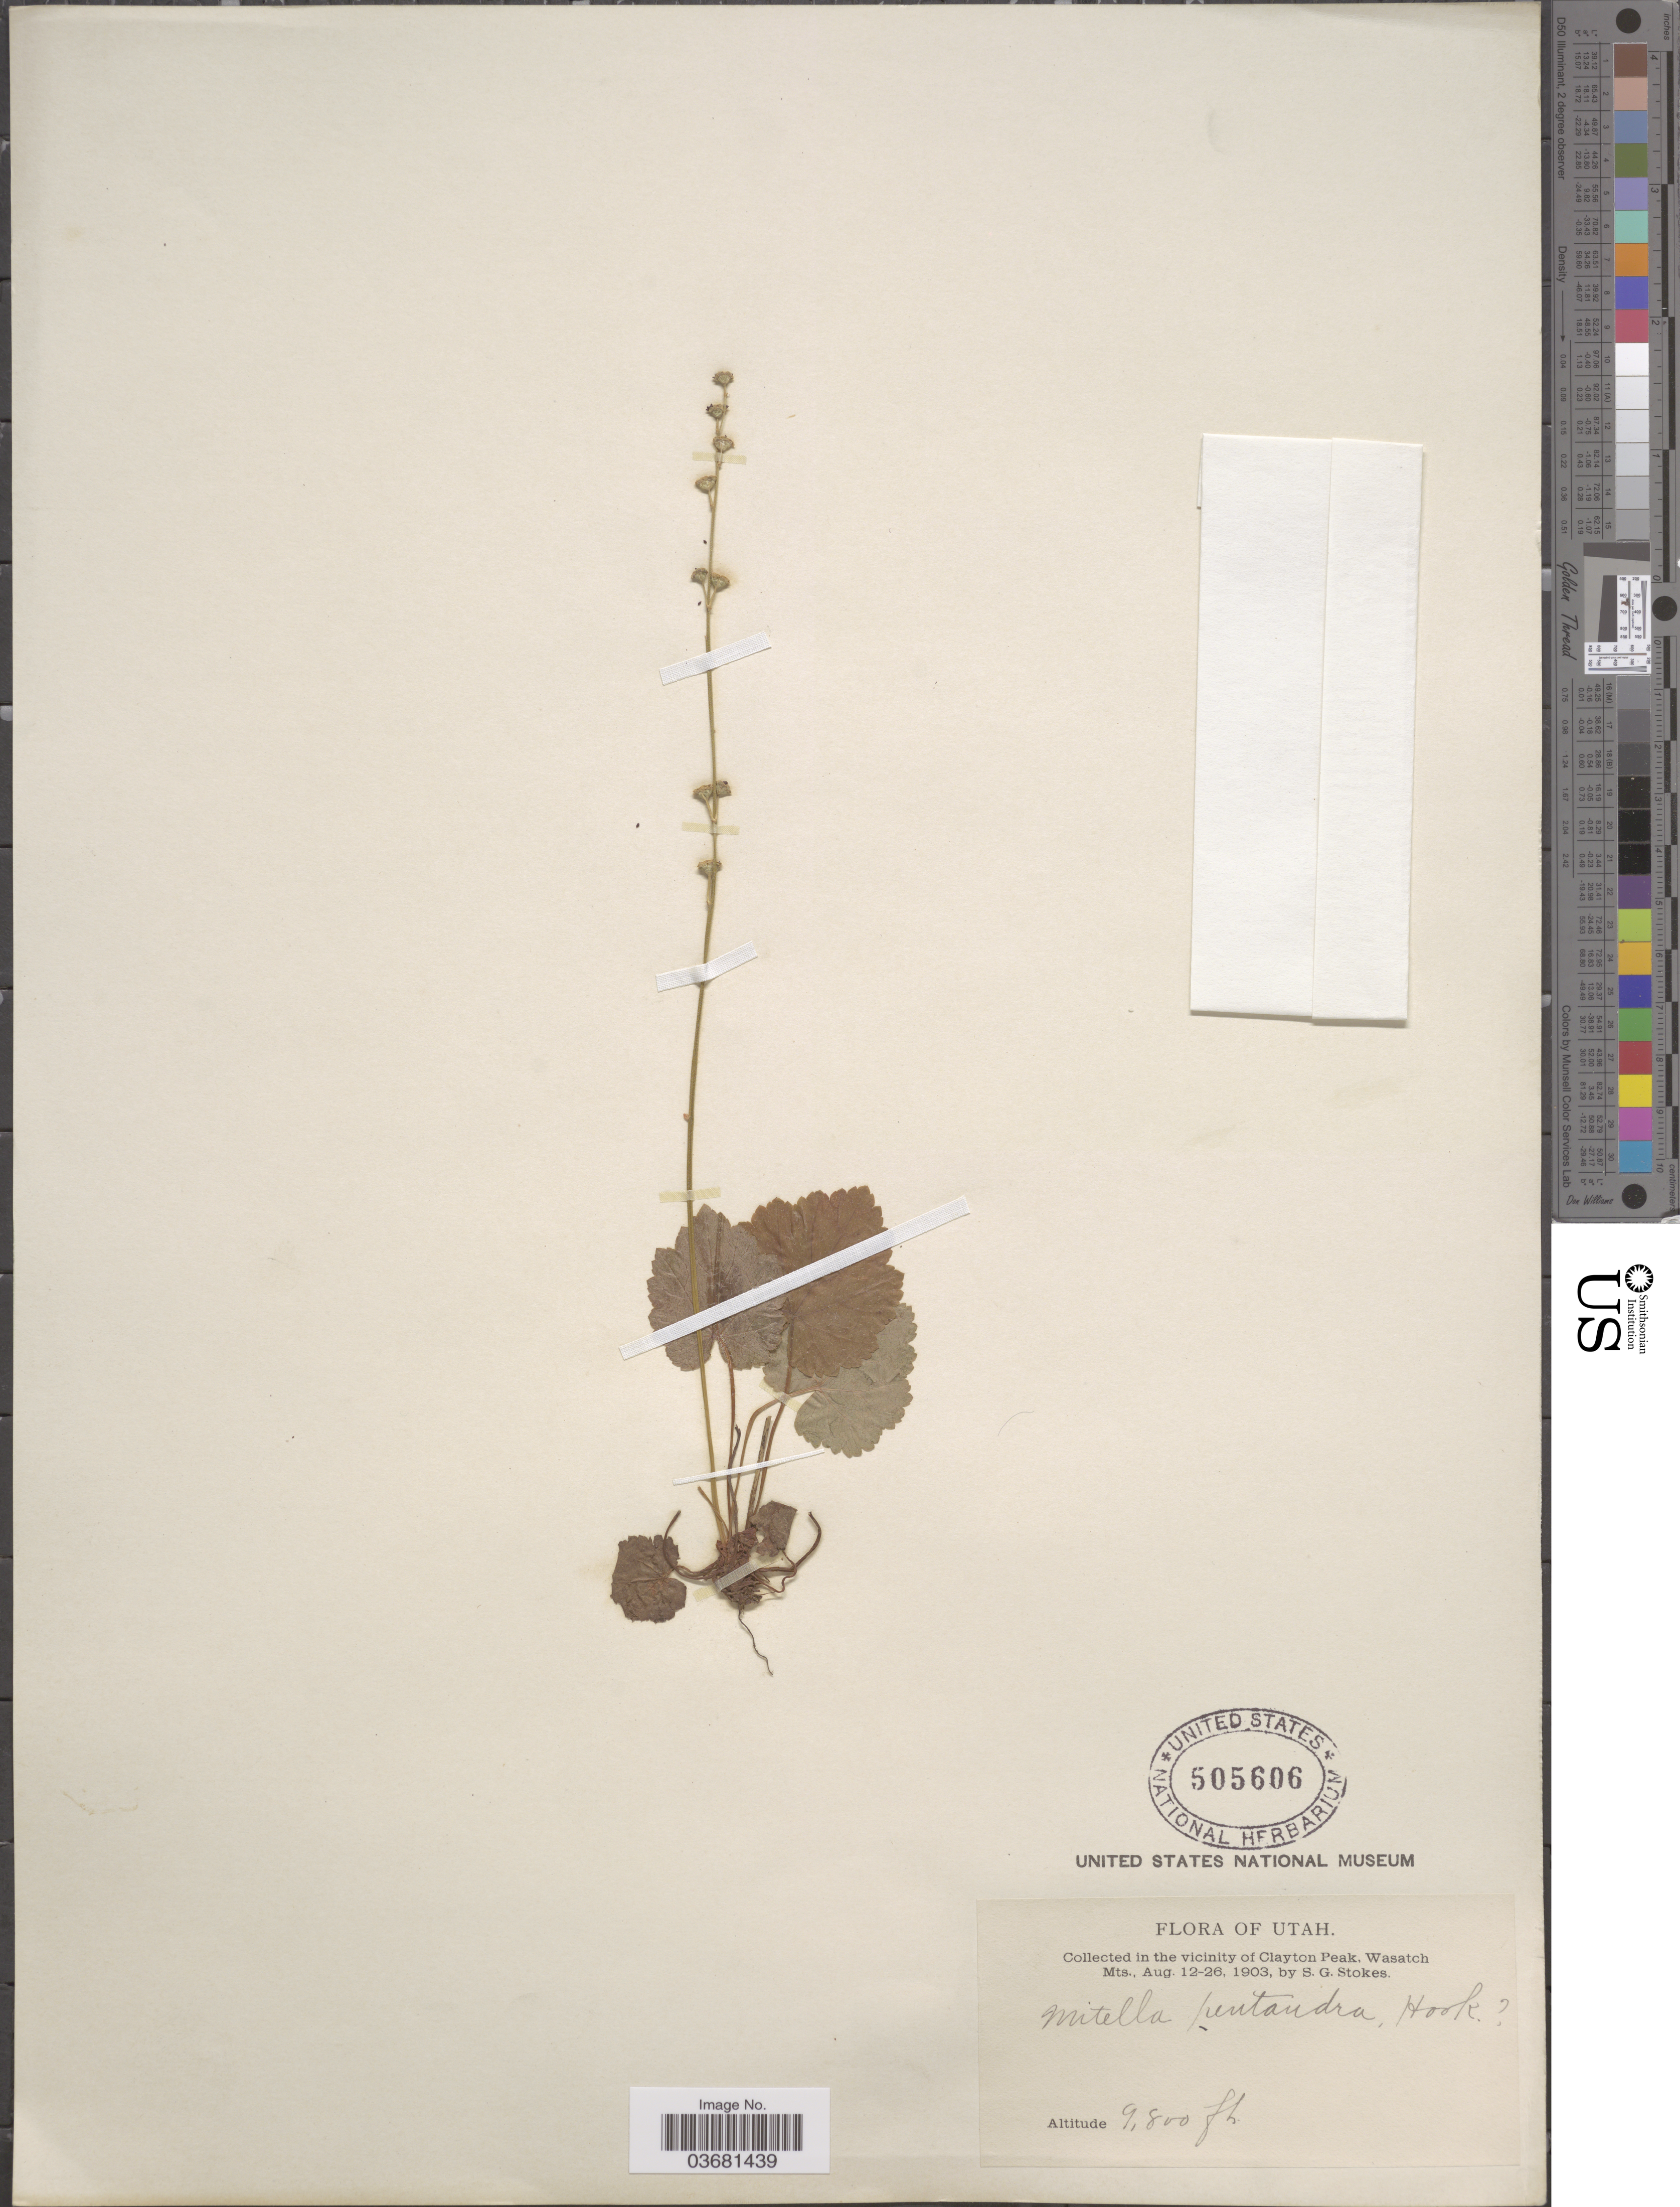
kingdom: Plantae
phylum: Tracheophyta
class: Magnoliopsida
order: Saxifragales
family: Saxifragaceae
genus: Mitella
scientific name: Mitella pentandra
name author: Hook.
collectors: S. G. Stokes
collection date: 1903-08-12/1903-08-26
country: United States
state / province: Utah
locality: In the vicinity of Clayton Peak, Wasatch Mts.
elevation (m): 2987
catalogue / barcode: US 505606